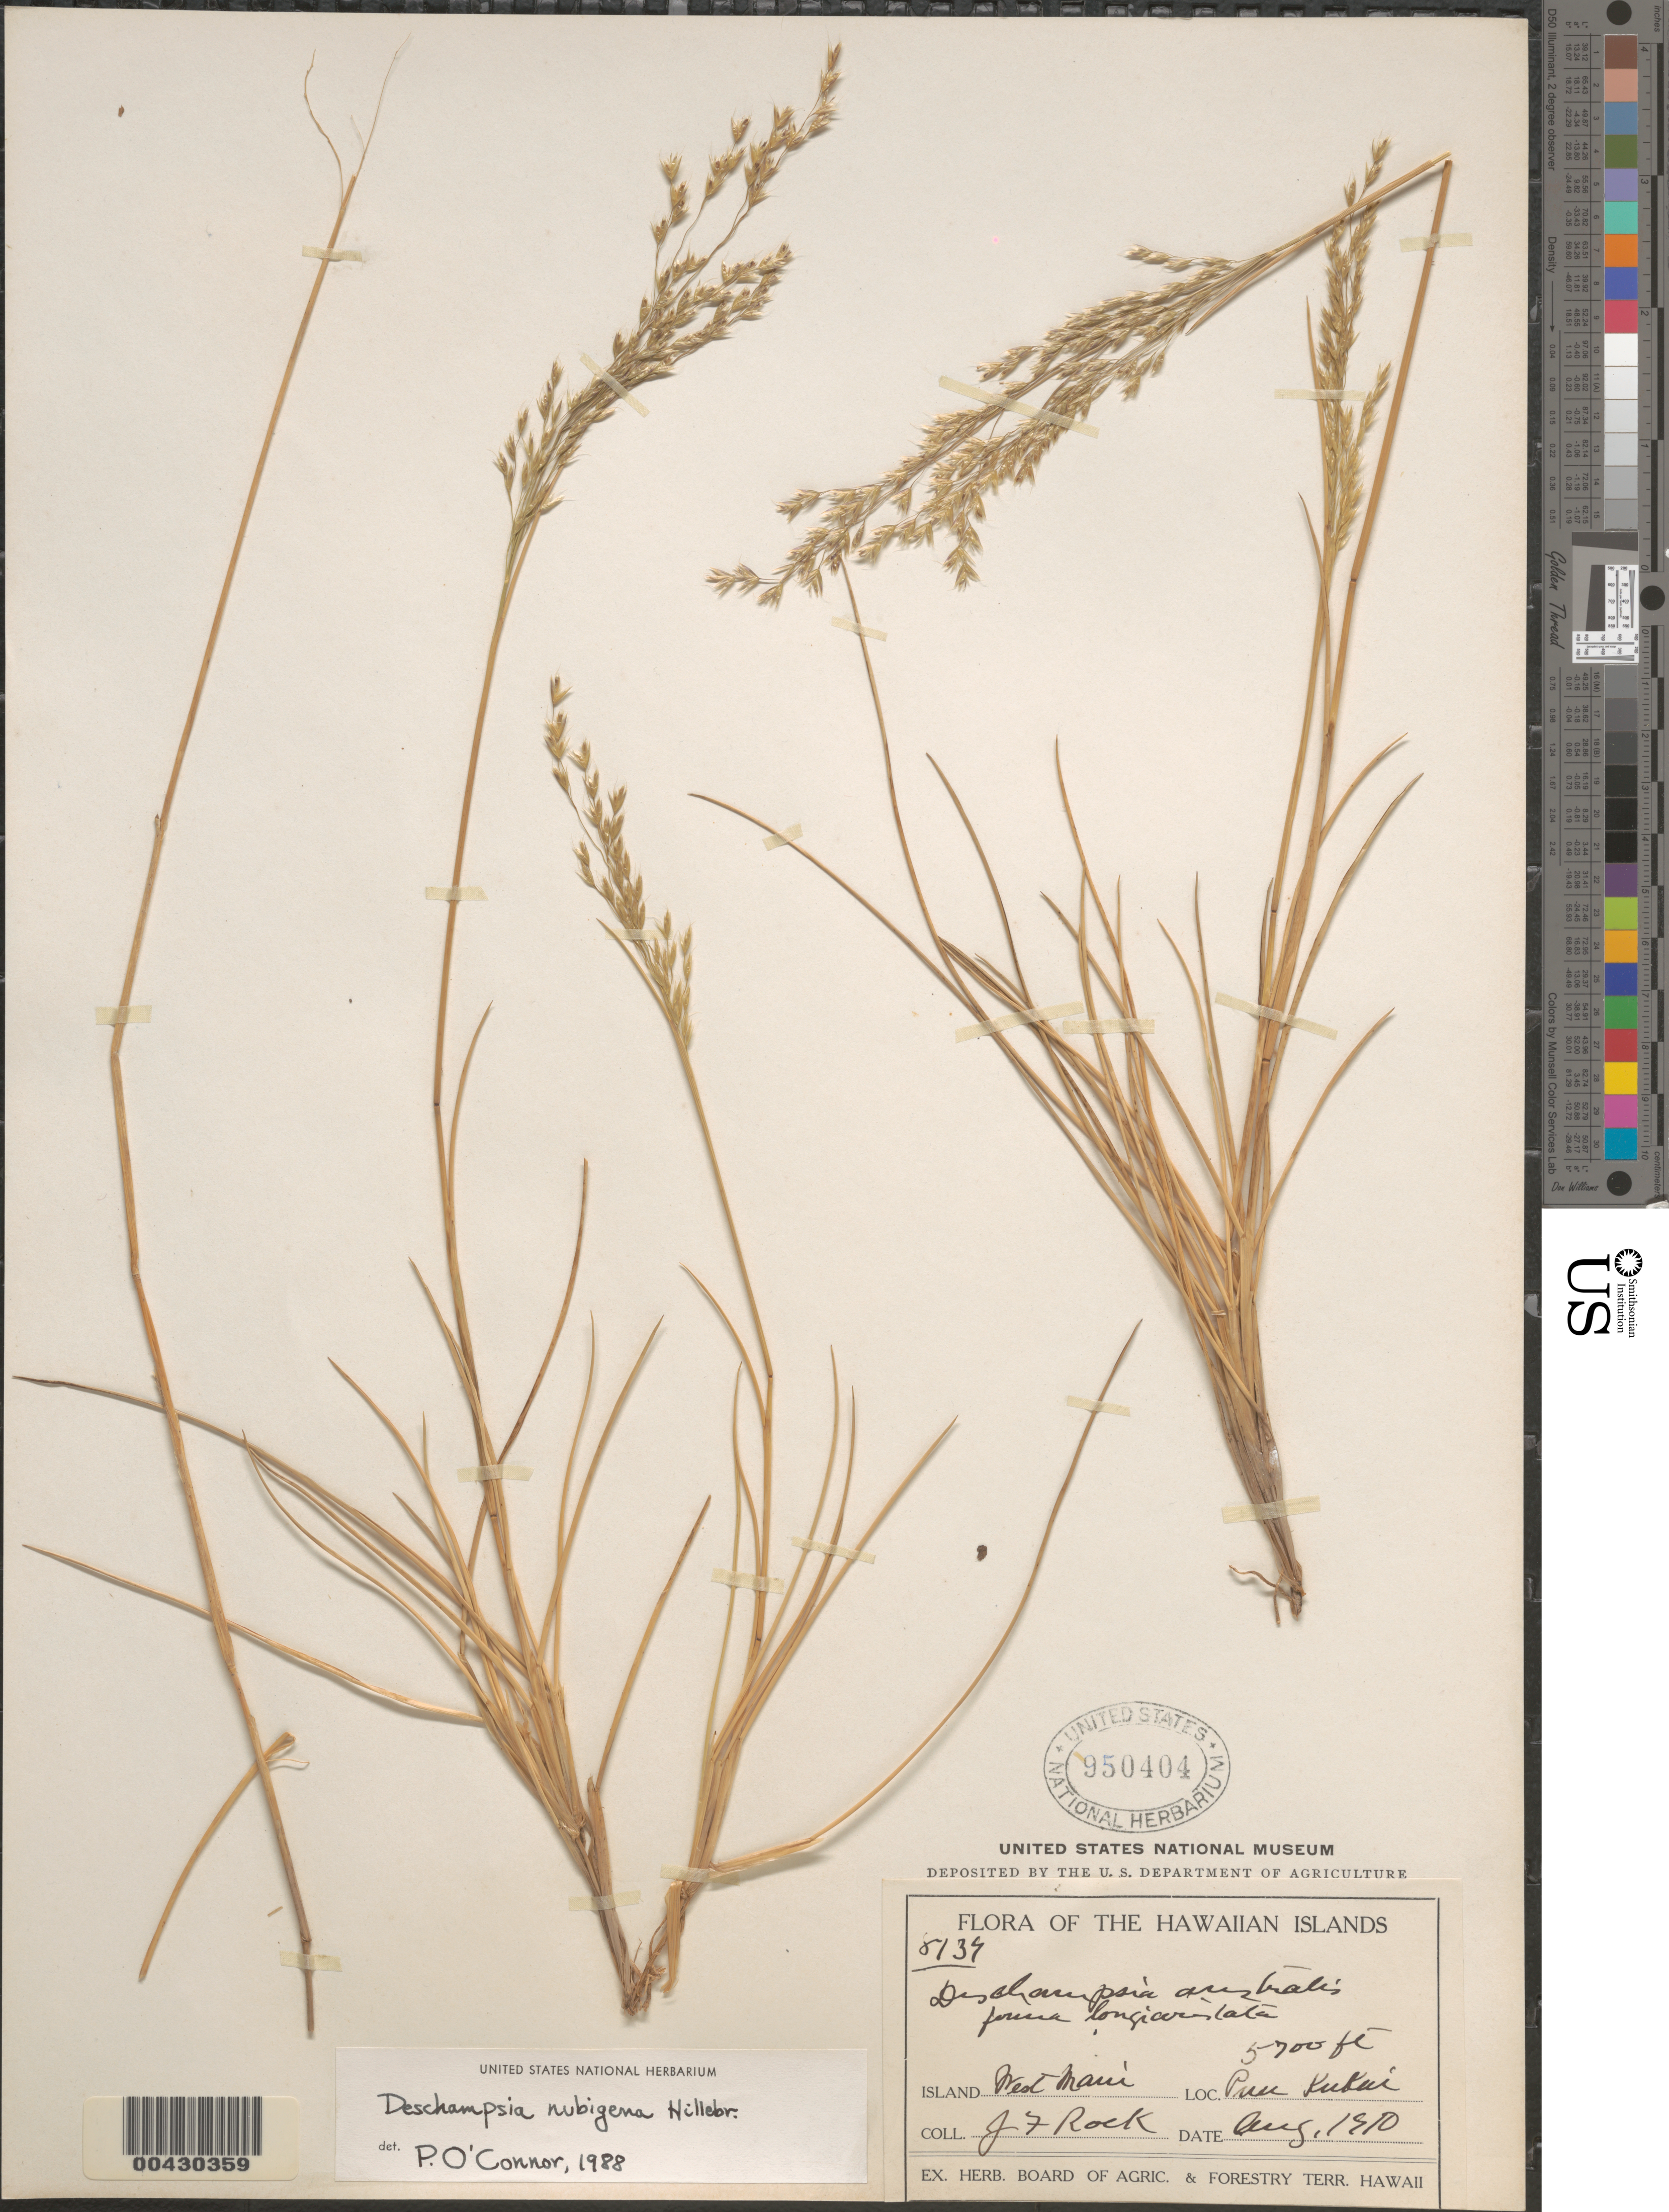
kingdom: Plantae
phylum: Tracheophyta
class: Liliopsida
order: Poales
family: Poaceae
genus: Deschampsia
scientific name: Deschampsia nubigena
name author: Hillebr.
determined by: O'Connor, P.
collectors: J. F. Rock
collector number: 8139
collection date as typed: Aug 1910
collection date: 1910-08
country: United States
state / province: Hawaii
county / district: Maui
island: Maui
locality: Puu Kukui, W Maui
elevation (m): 1737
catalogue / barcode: US 950404